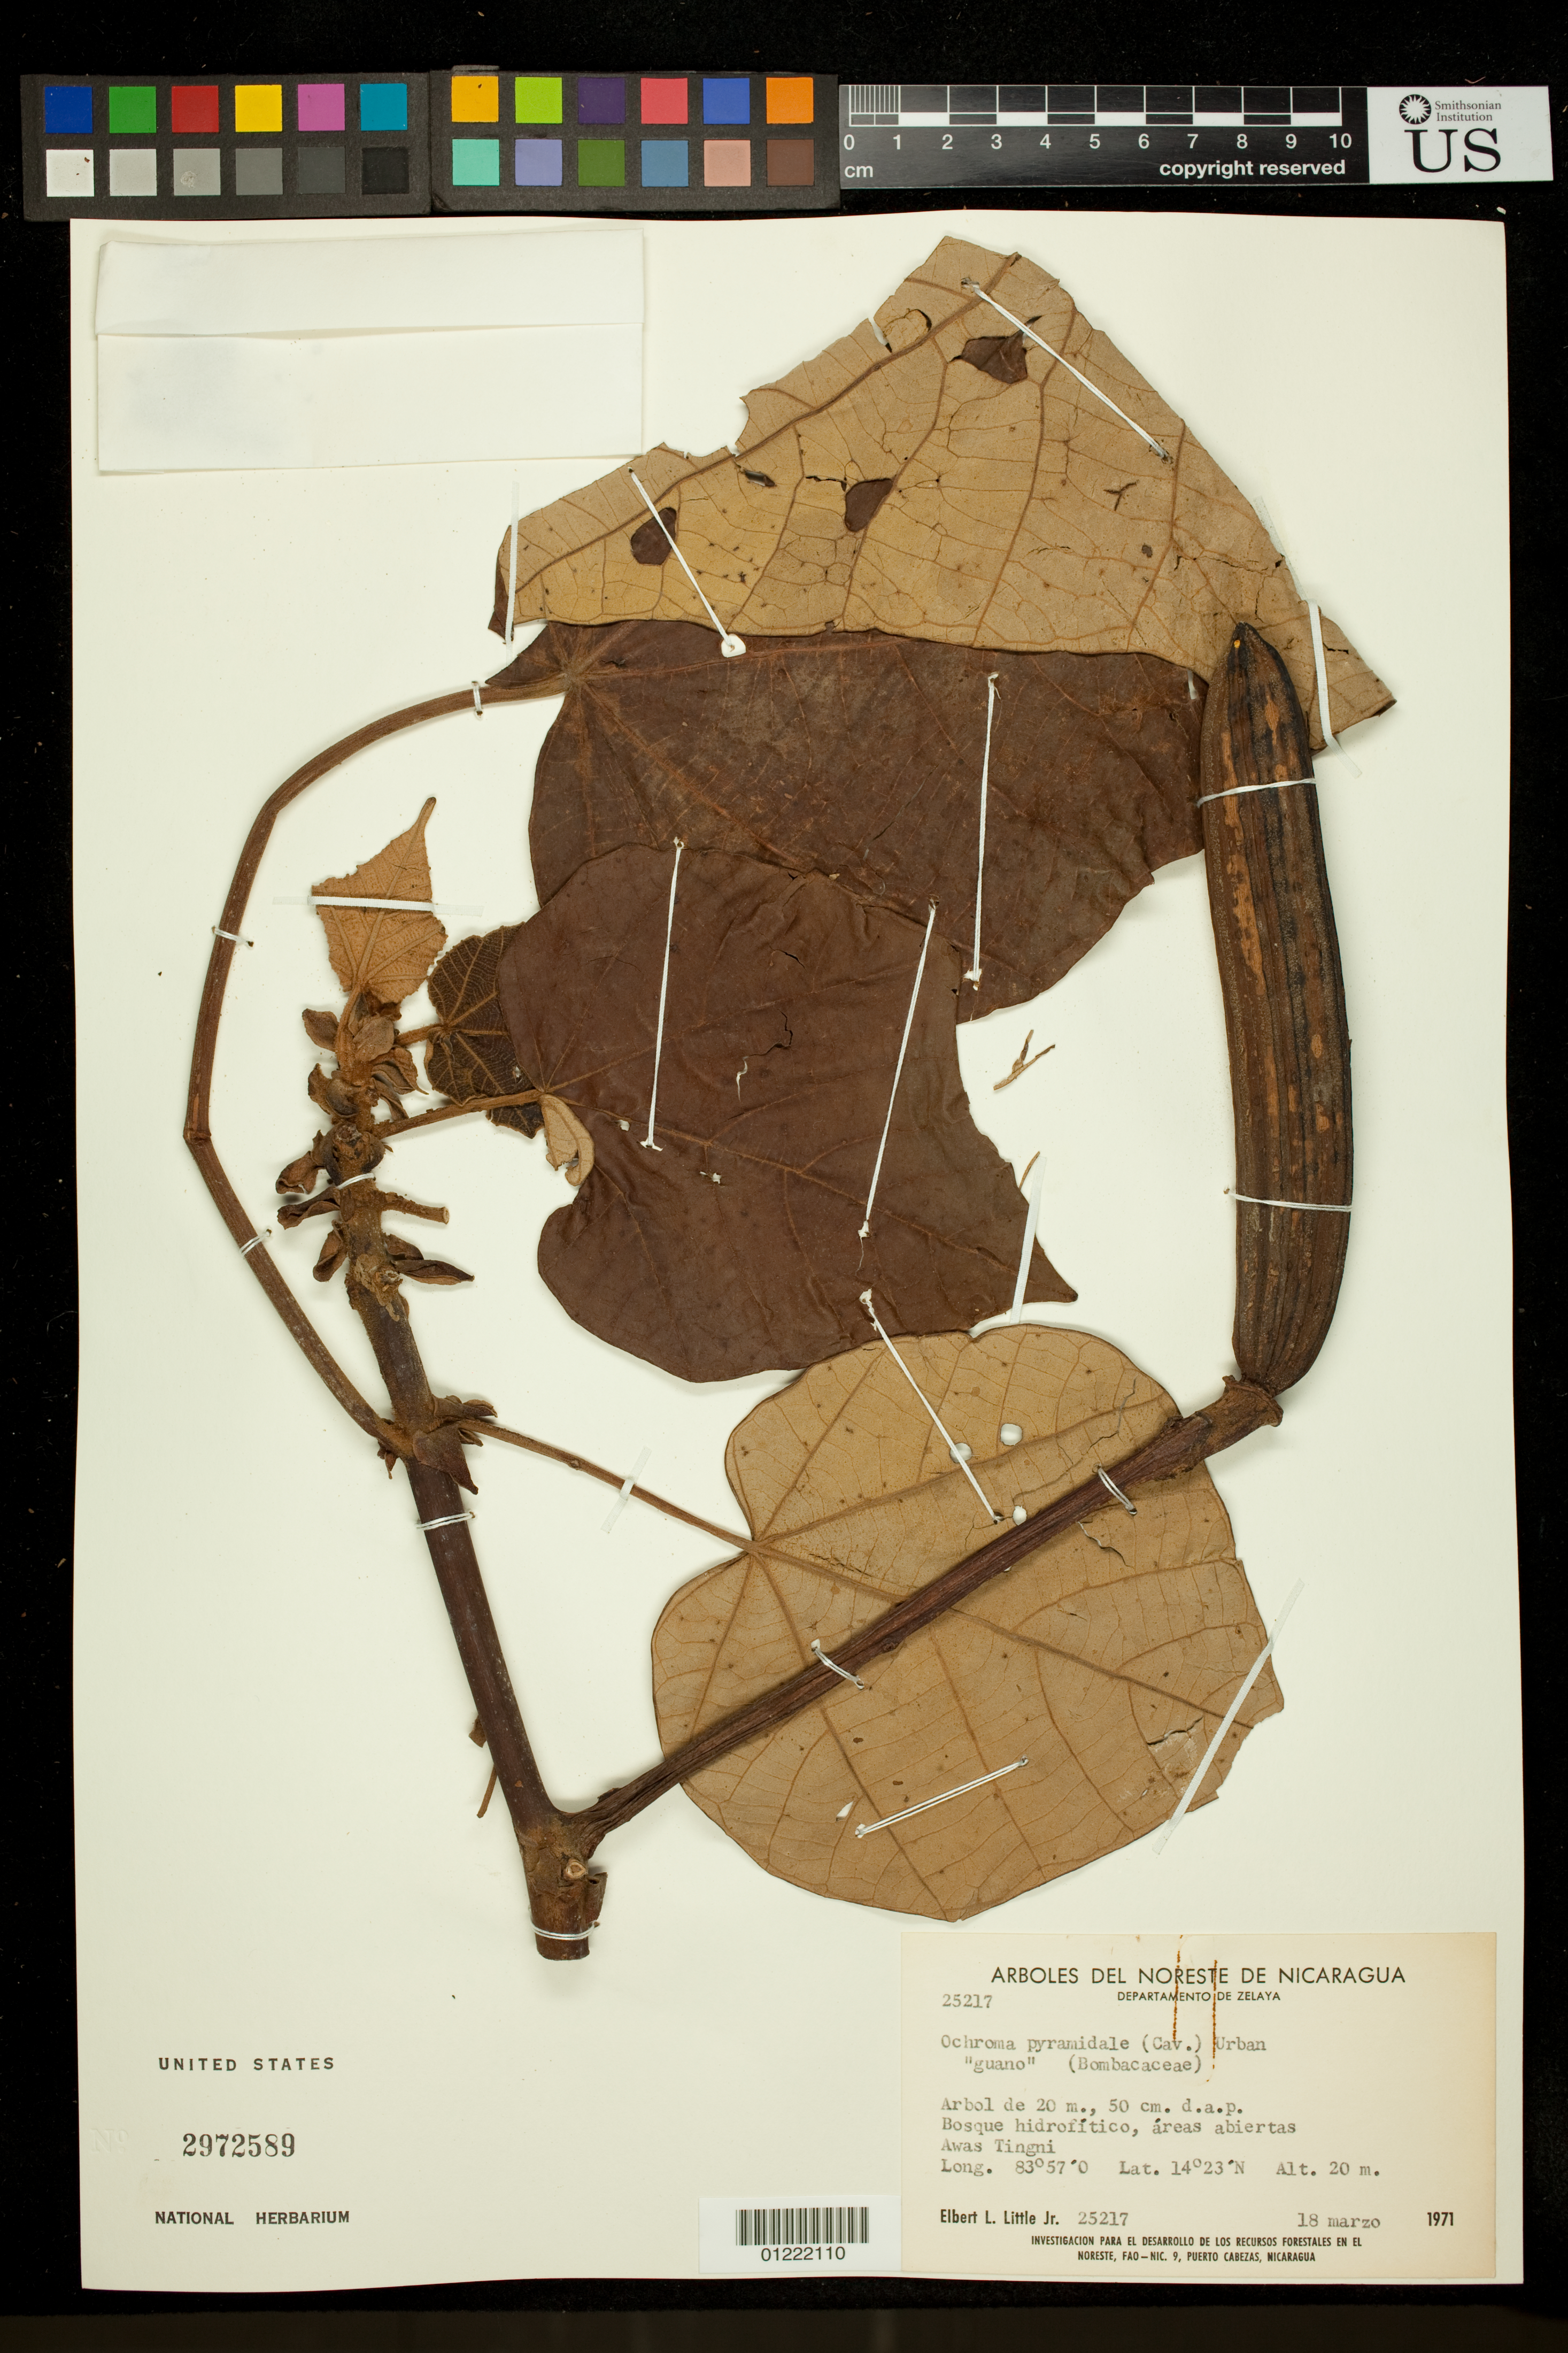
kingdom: Plantae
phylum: Tracheophyta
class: Magnoliopsida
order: Malvales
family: Malvaceae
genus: Ochroma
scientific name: Ochroma pyramidale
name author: (Cav. ex Lam.) Urb.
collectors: E. L. Little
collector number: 25217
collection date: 1971-03-18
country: Nicaragua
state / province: Atlantico Norte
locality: Awas Tingni.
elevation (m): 20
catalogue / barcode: US 2972589